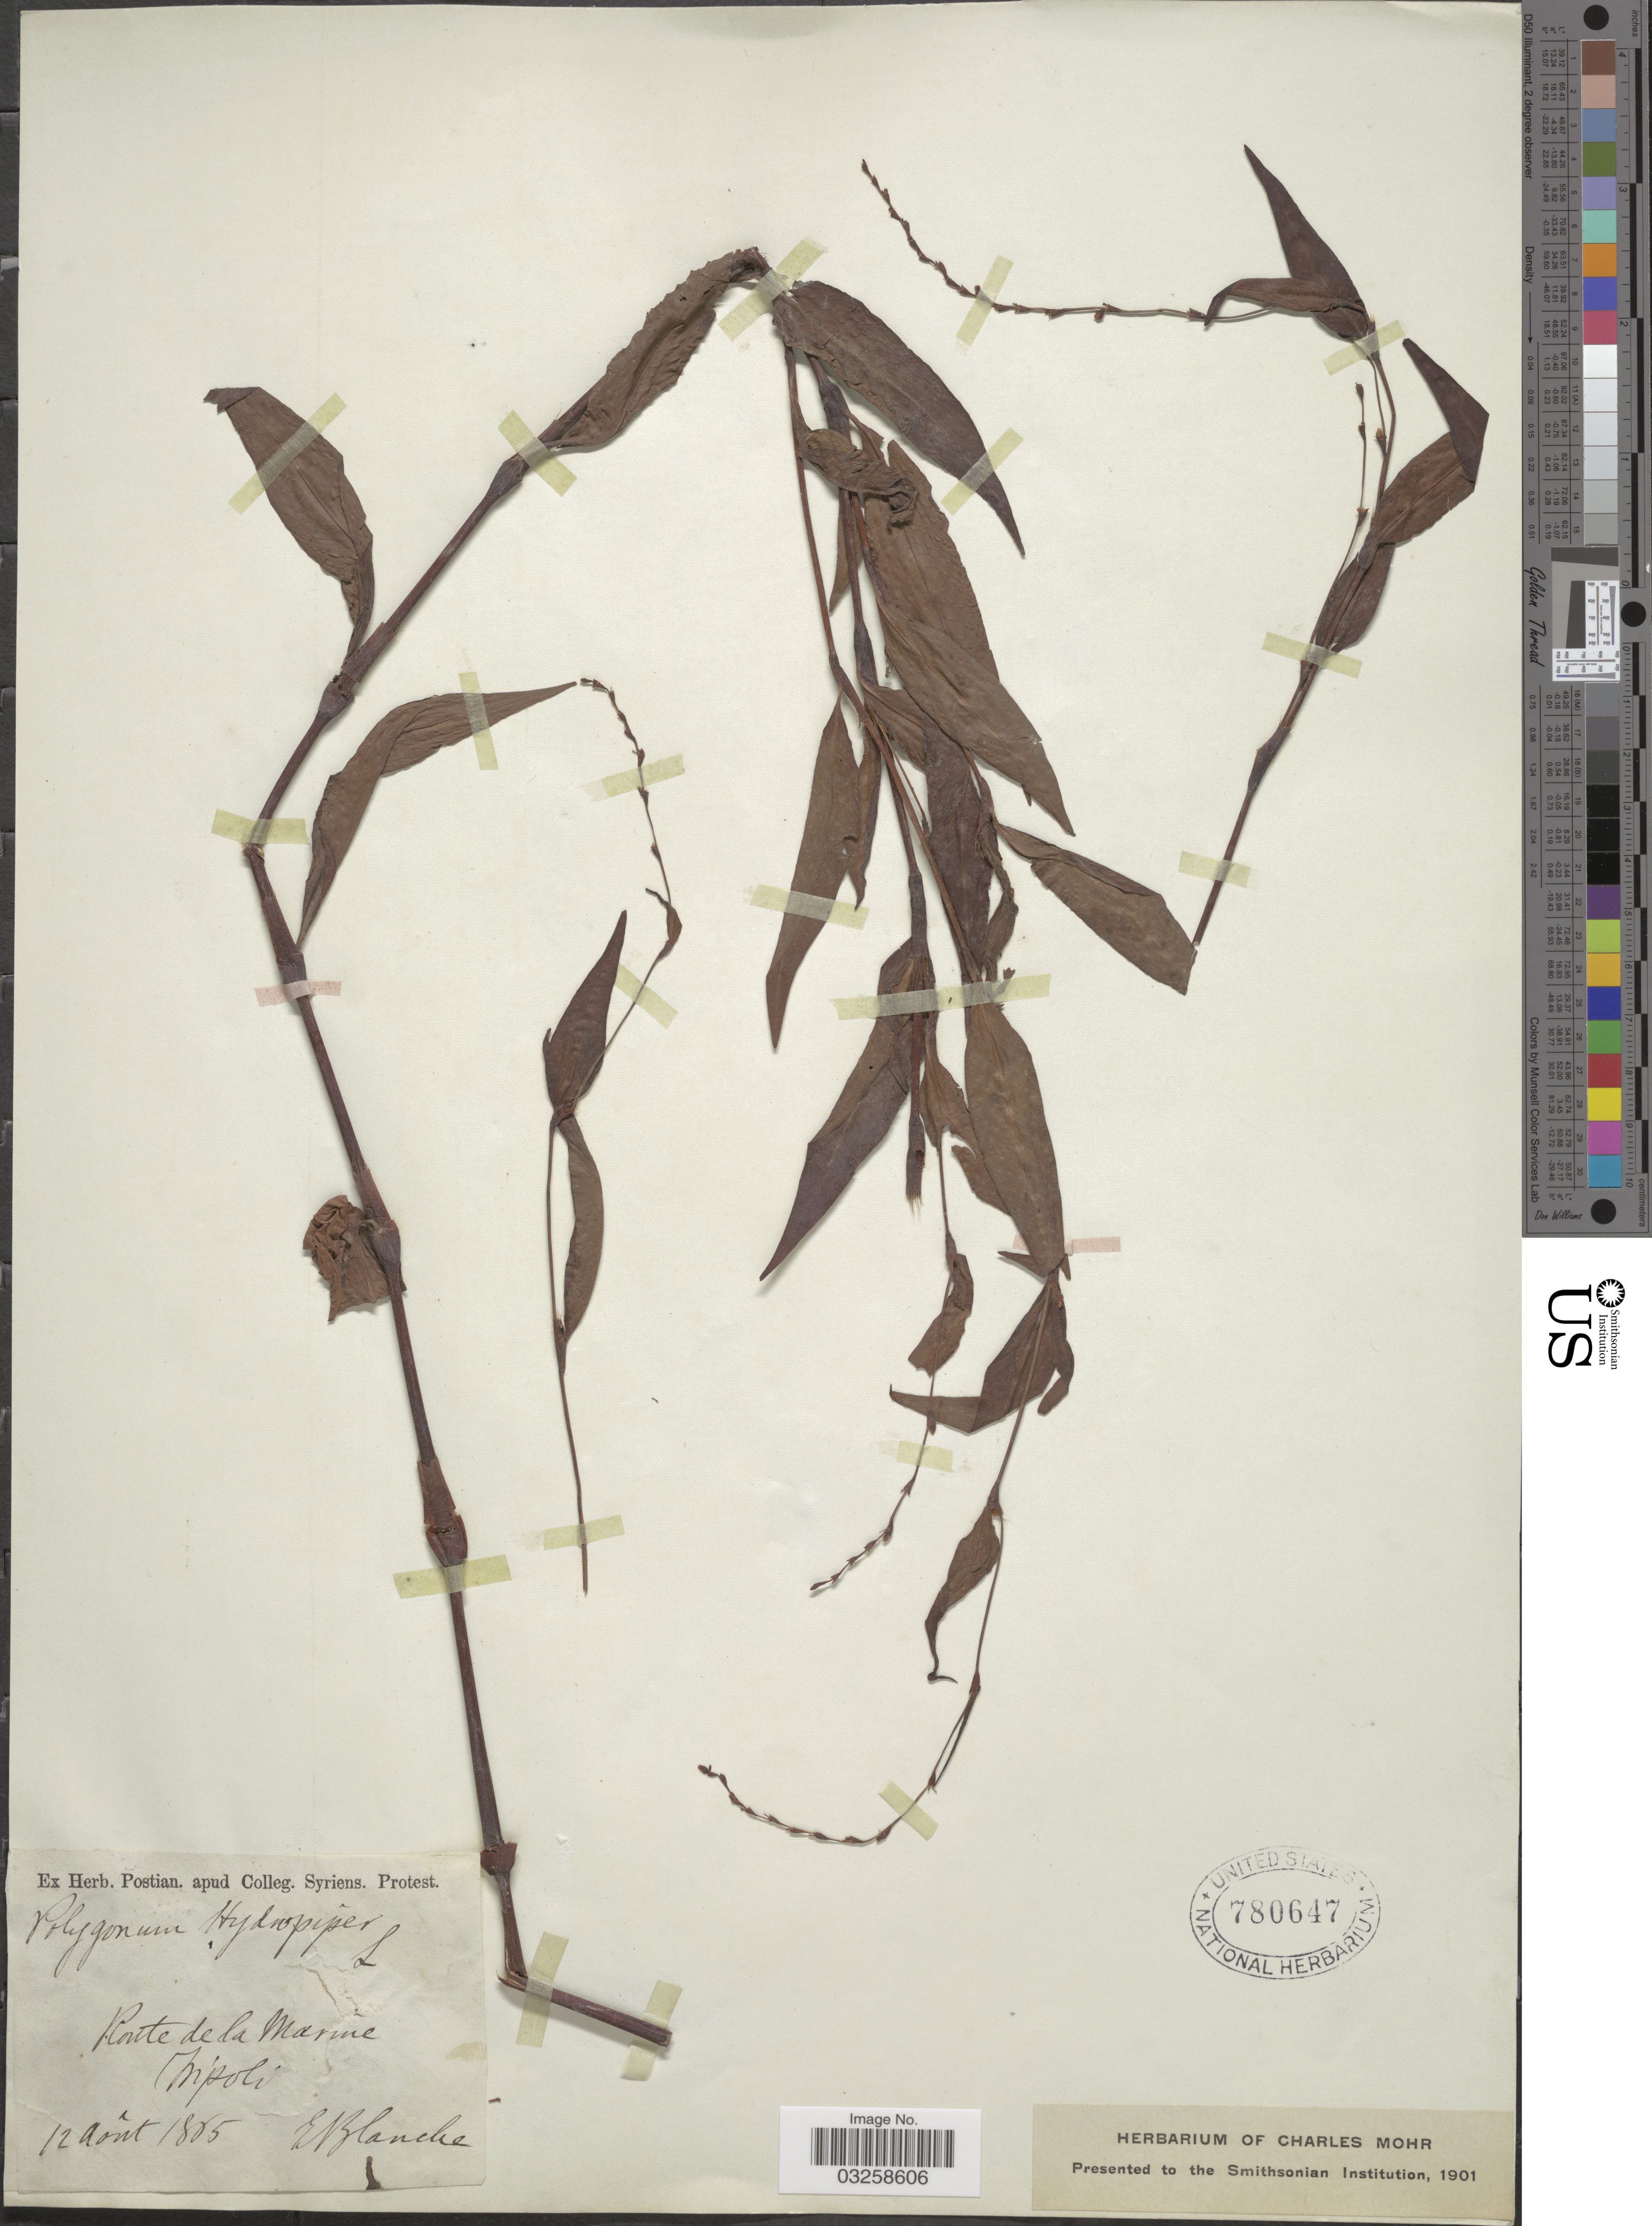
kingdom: Plantae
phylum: Tracheophyta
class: Magnoliopsida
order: Caryophyllales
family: Polygonaceae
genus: Polygonum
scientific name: Polygonum hydropiper var. hydropiper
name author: L.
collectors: E. Blanche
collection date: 1865-08-12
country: Lebanon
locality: Route de la Marine, Tripoli.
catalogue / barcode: US 780647